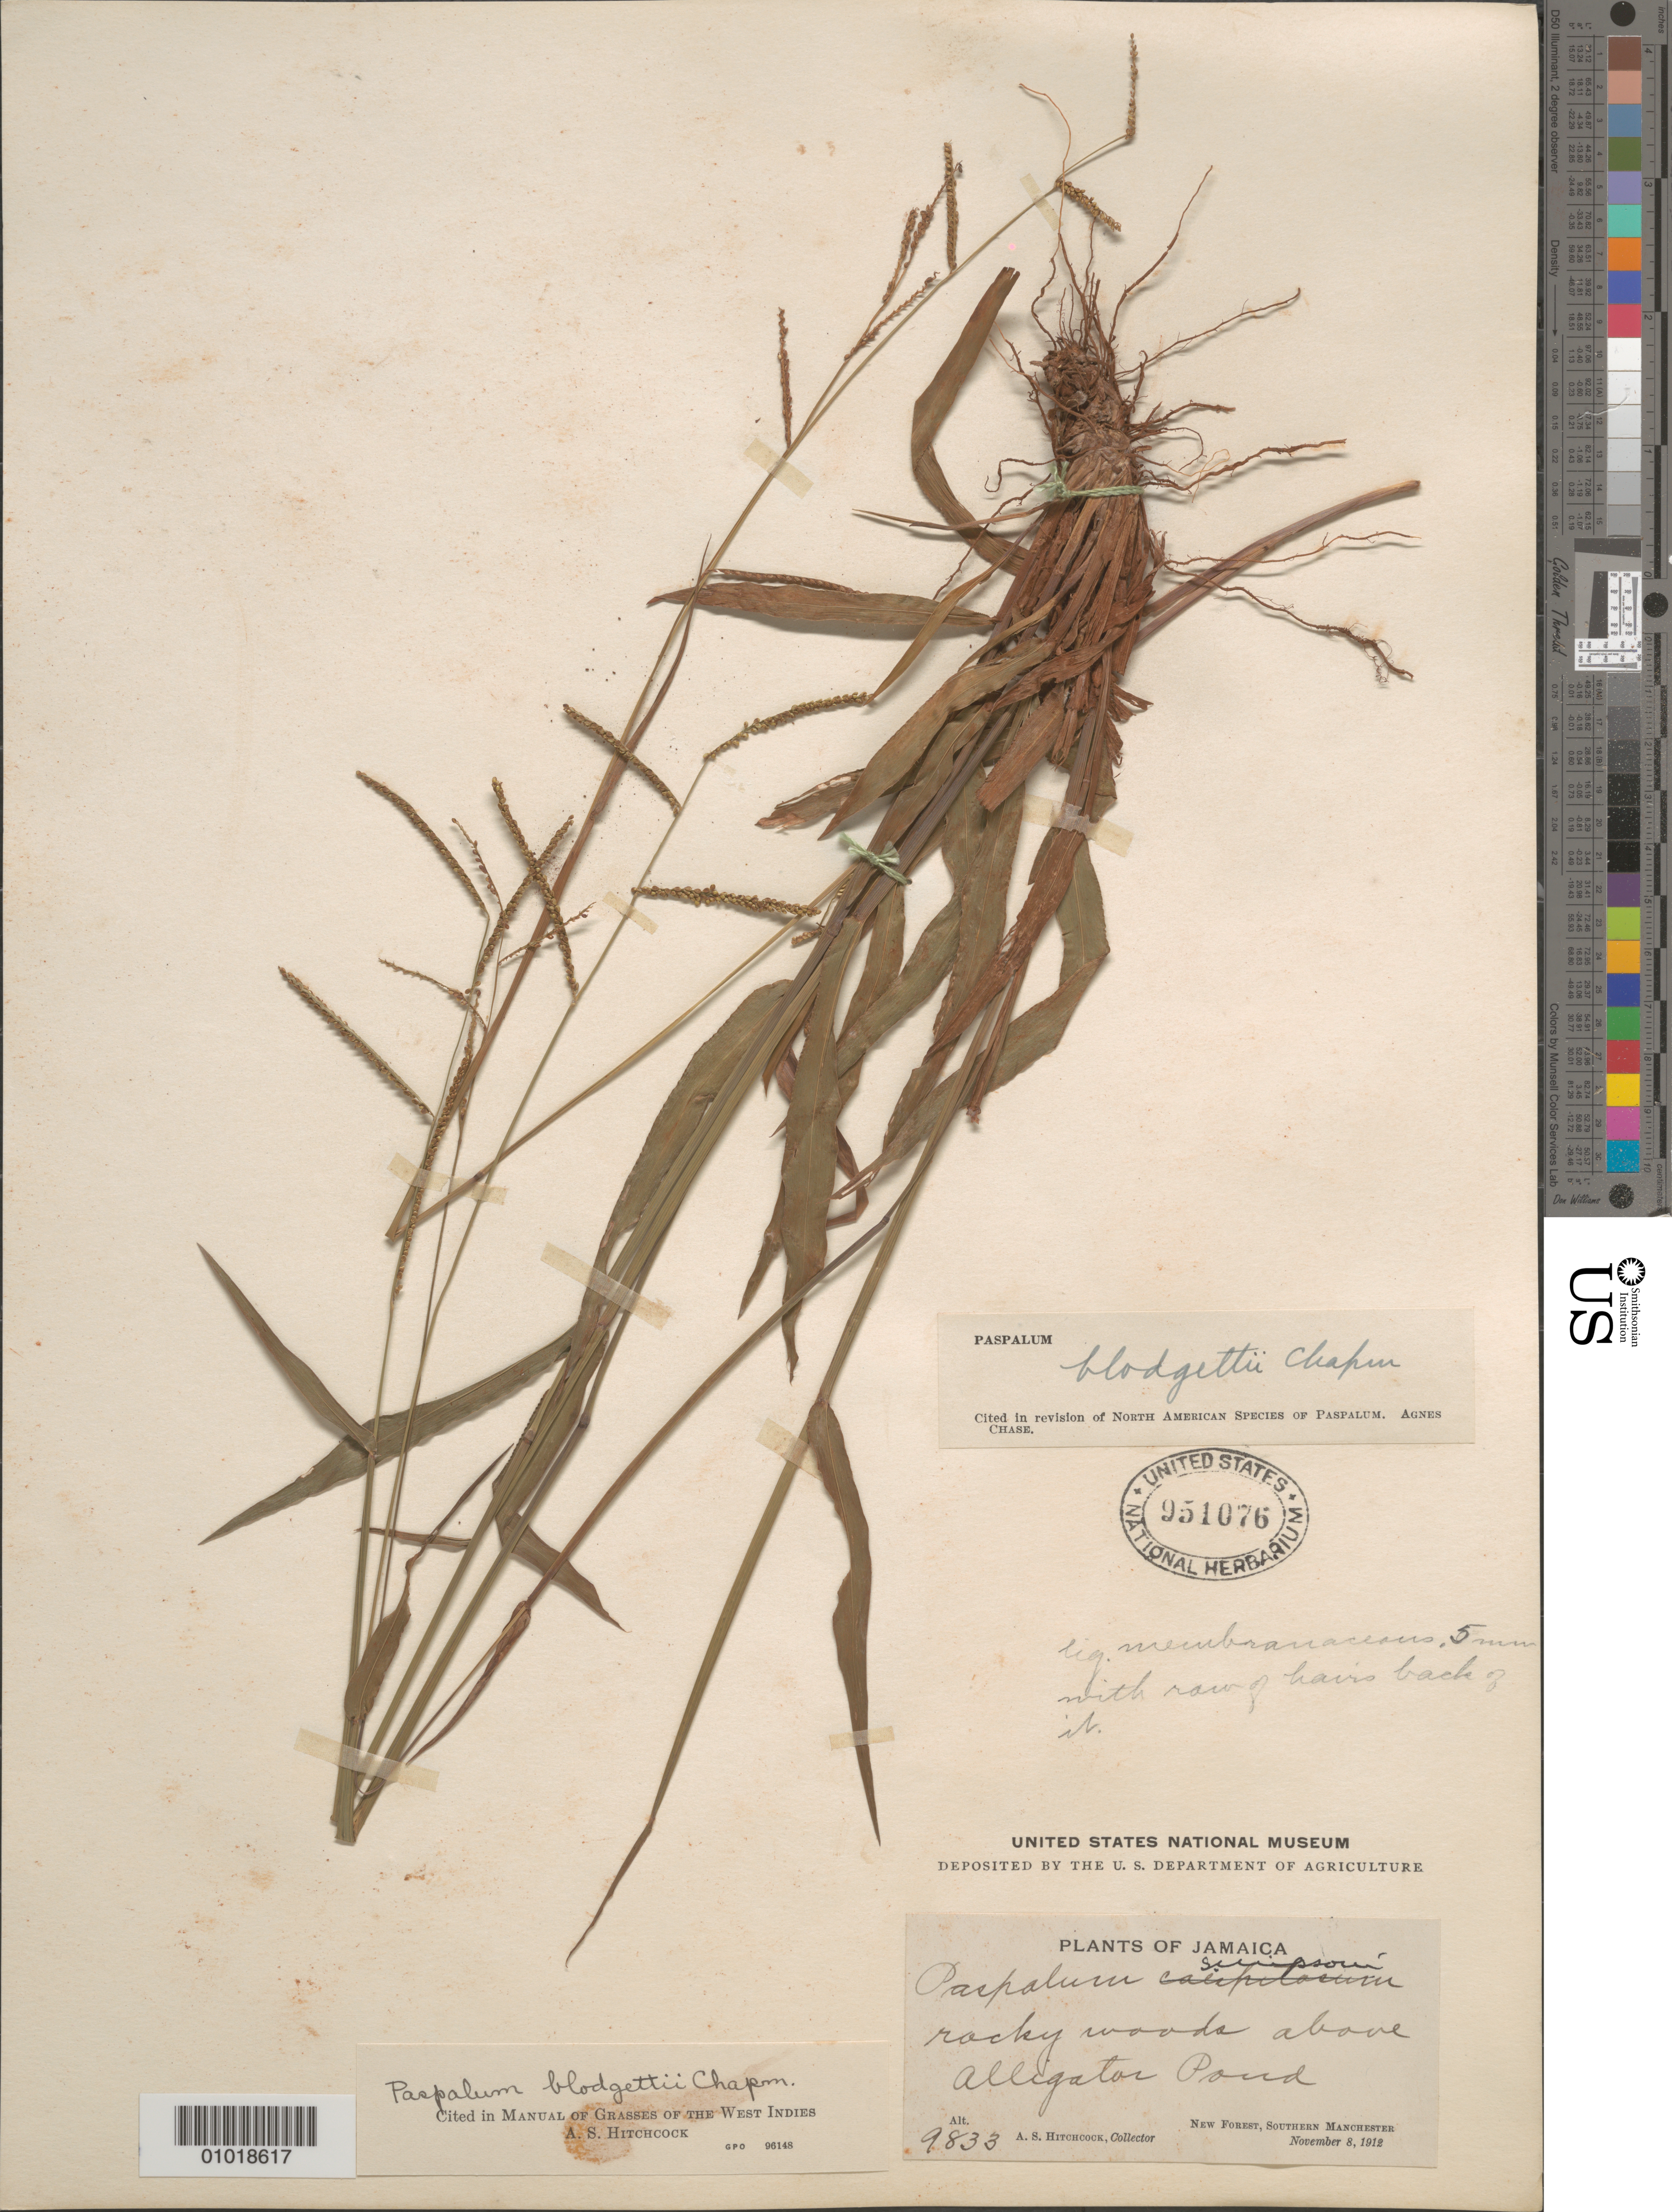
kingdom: Plantae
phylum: Tracheophyta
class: Liliopsida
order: Poales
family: Poaceae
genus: Paspalum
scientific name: Paspalum blodgettii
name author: Chapm.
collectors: A. S. Hitchcock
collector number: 9833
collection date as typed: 08 Nov 1912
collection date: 1912-11-08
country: Jamaica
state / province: Manchester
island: Jamaica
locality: Rocky woods above Alligator Pond, New Forest, S Manchester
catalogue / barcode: US 951076